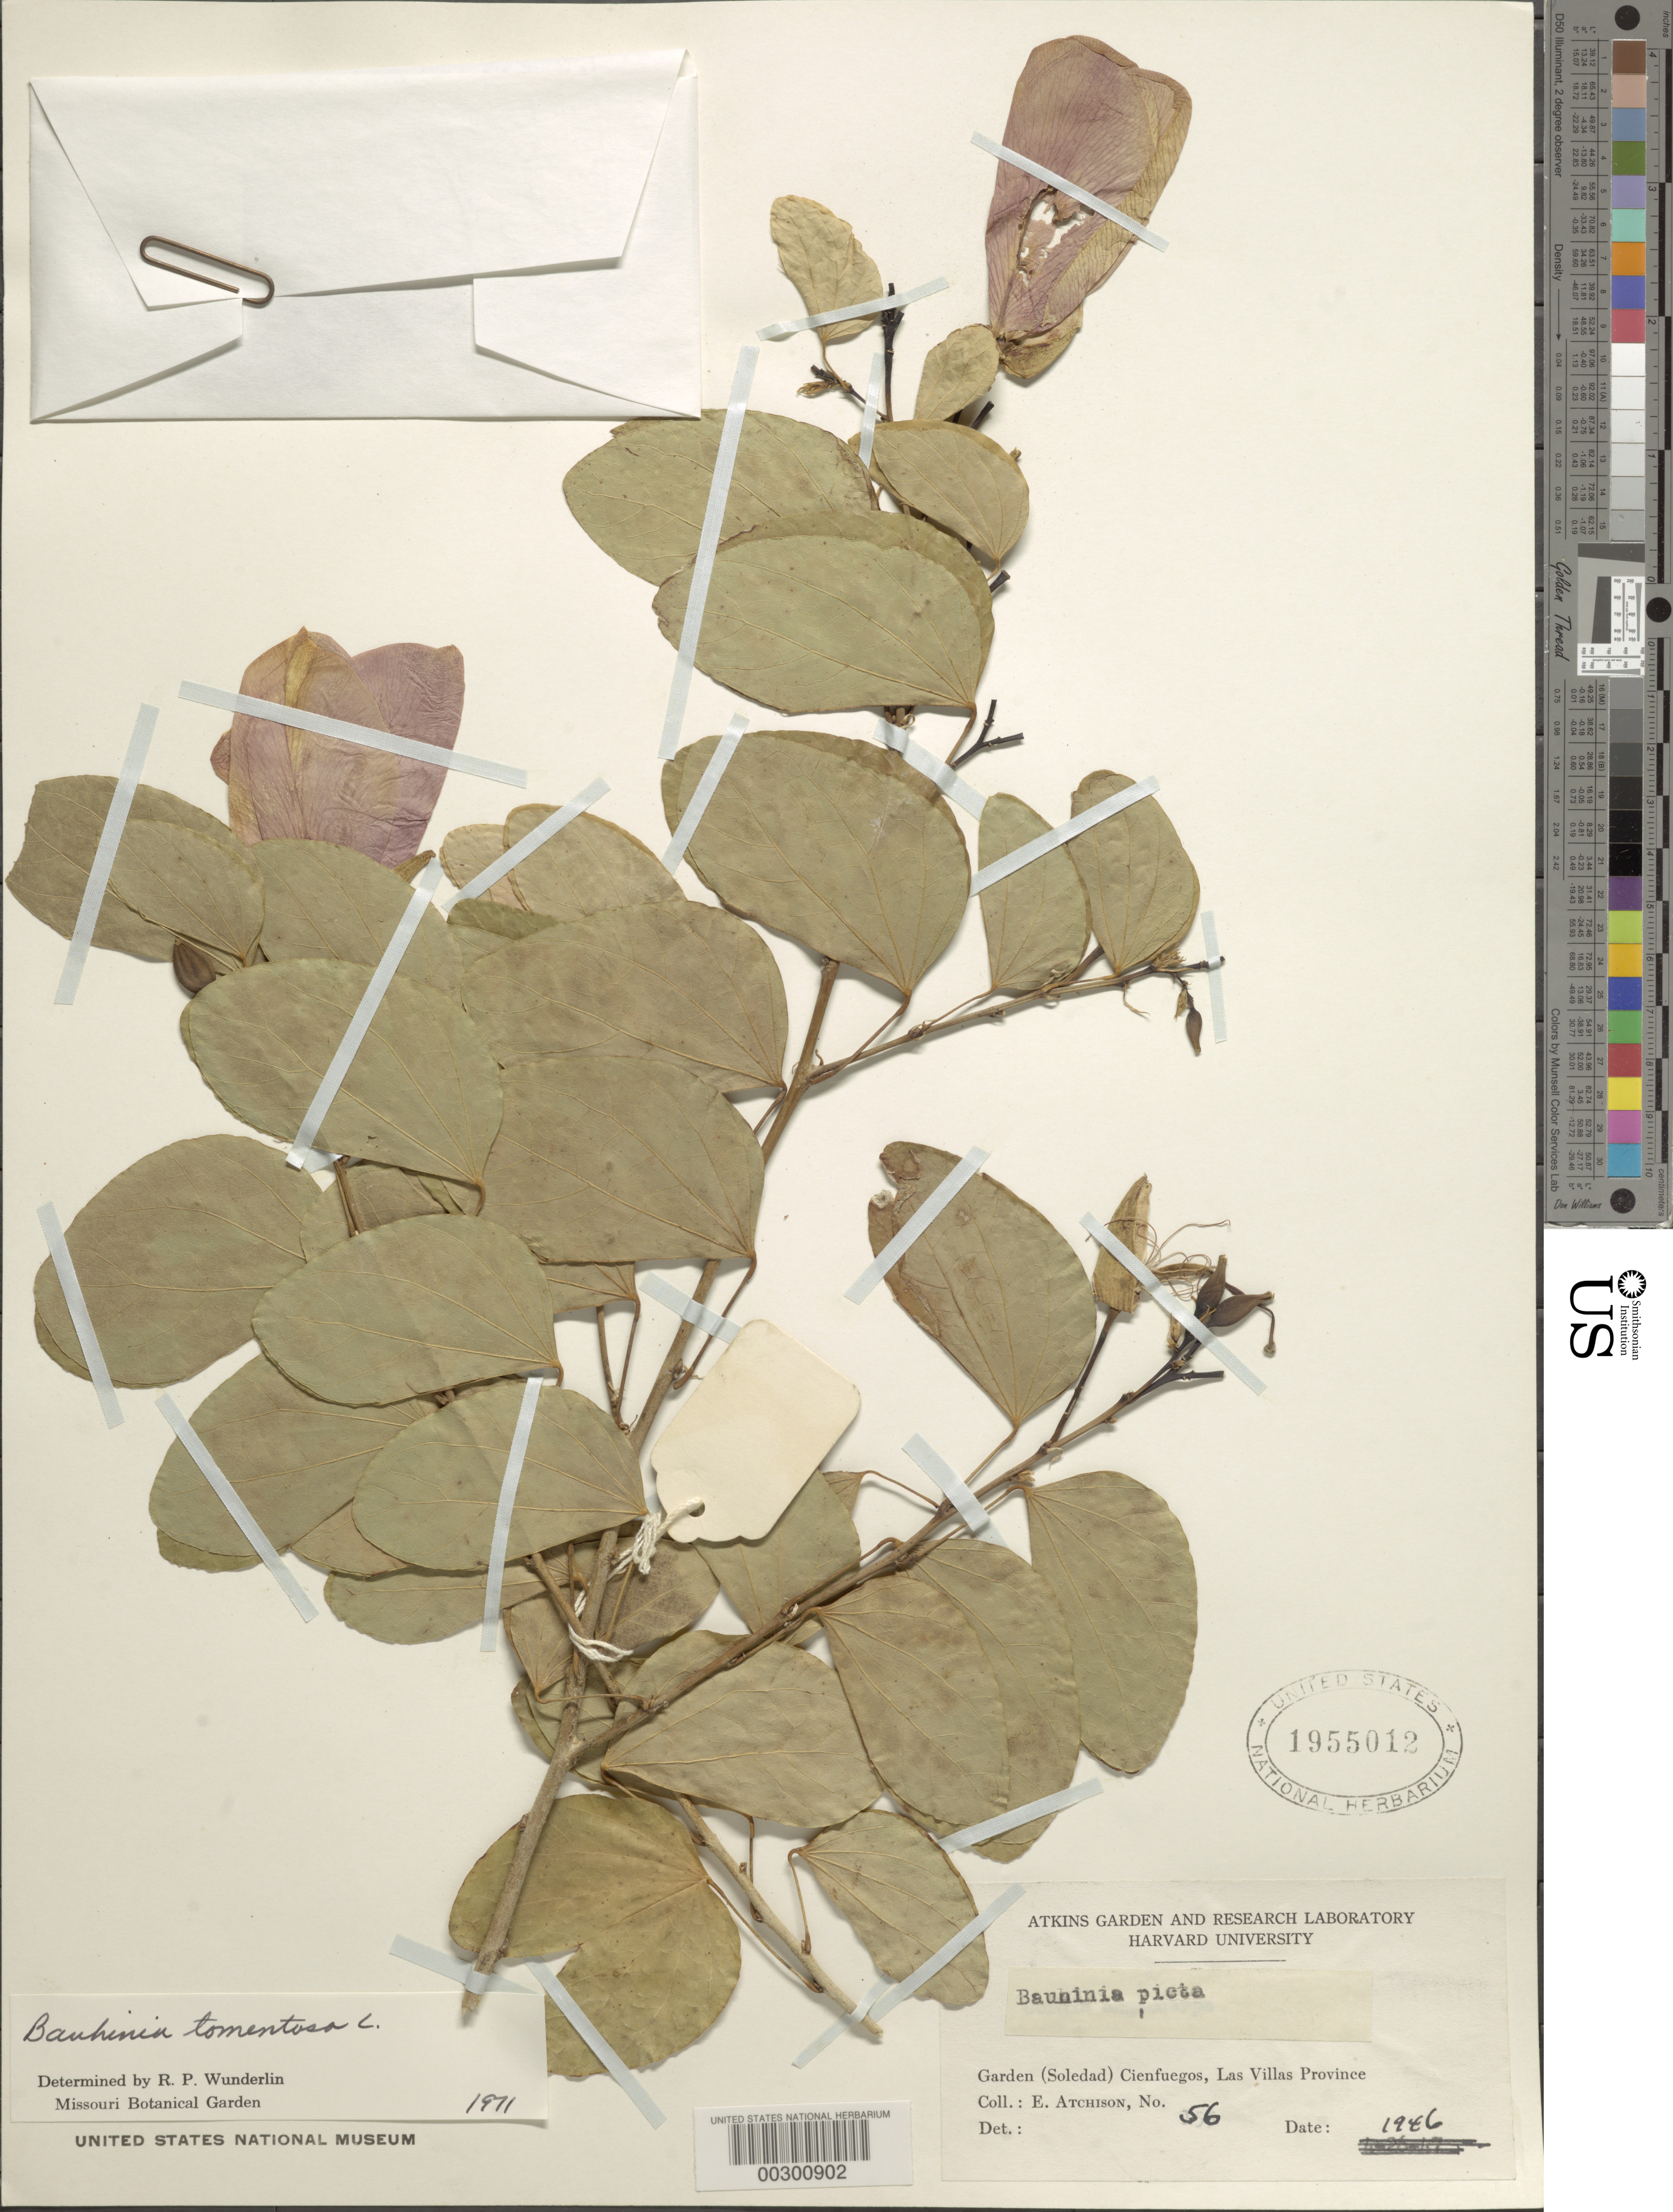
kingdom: Plantae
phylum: Tracheophyta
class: Magnoliopsida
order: Fabales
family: Fabaceae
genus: Bauhinia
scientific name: Bauhinia tomentosa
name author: L.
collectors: E. Atchison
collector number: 56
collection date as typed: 1946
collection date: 1946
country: Cuba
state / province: Las Villas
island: Greater Antilles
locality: Garden, soledad, cienfuegos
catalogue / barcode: US 1955012